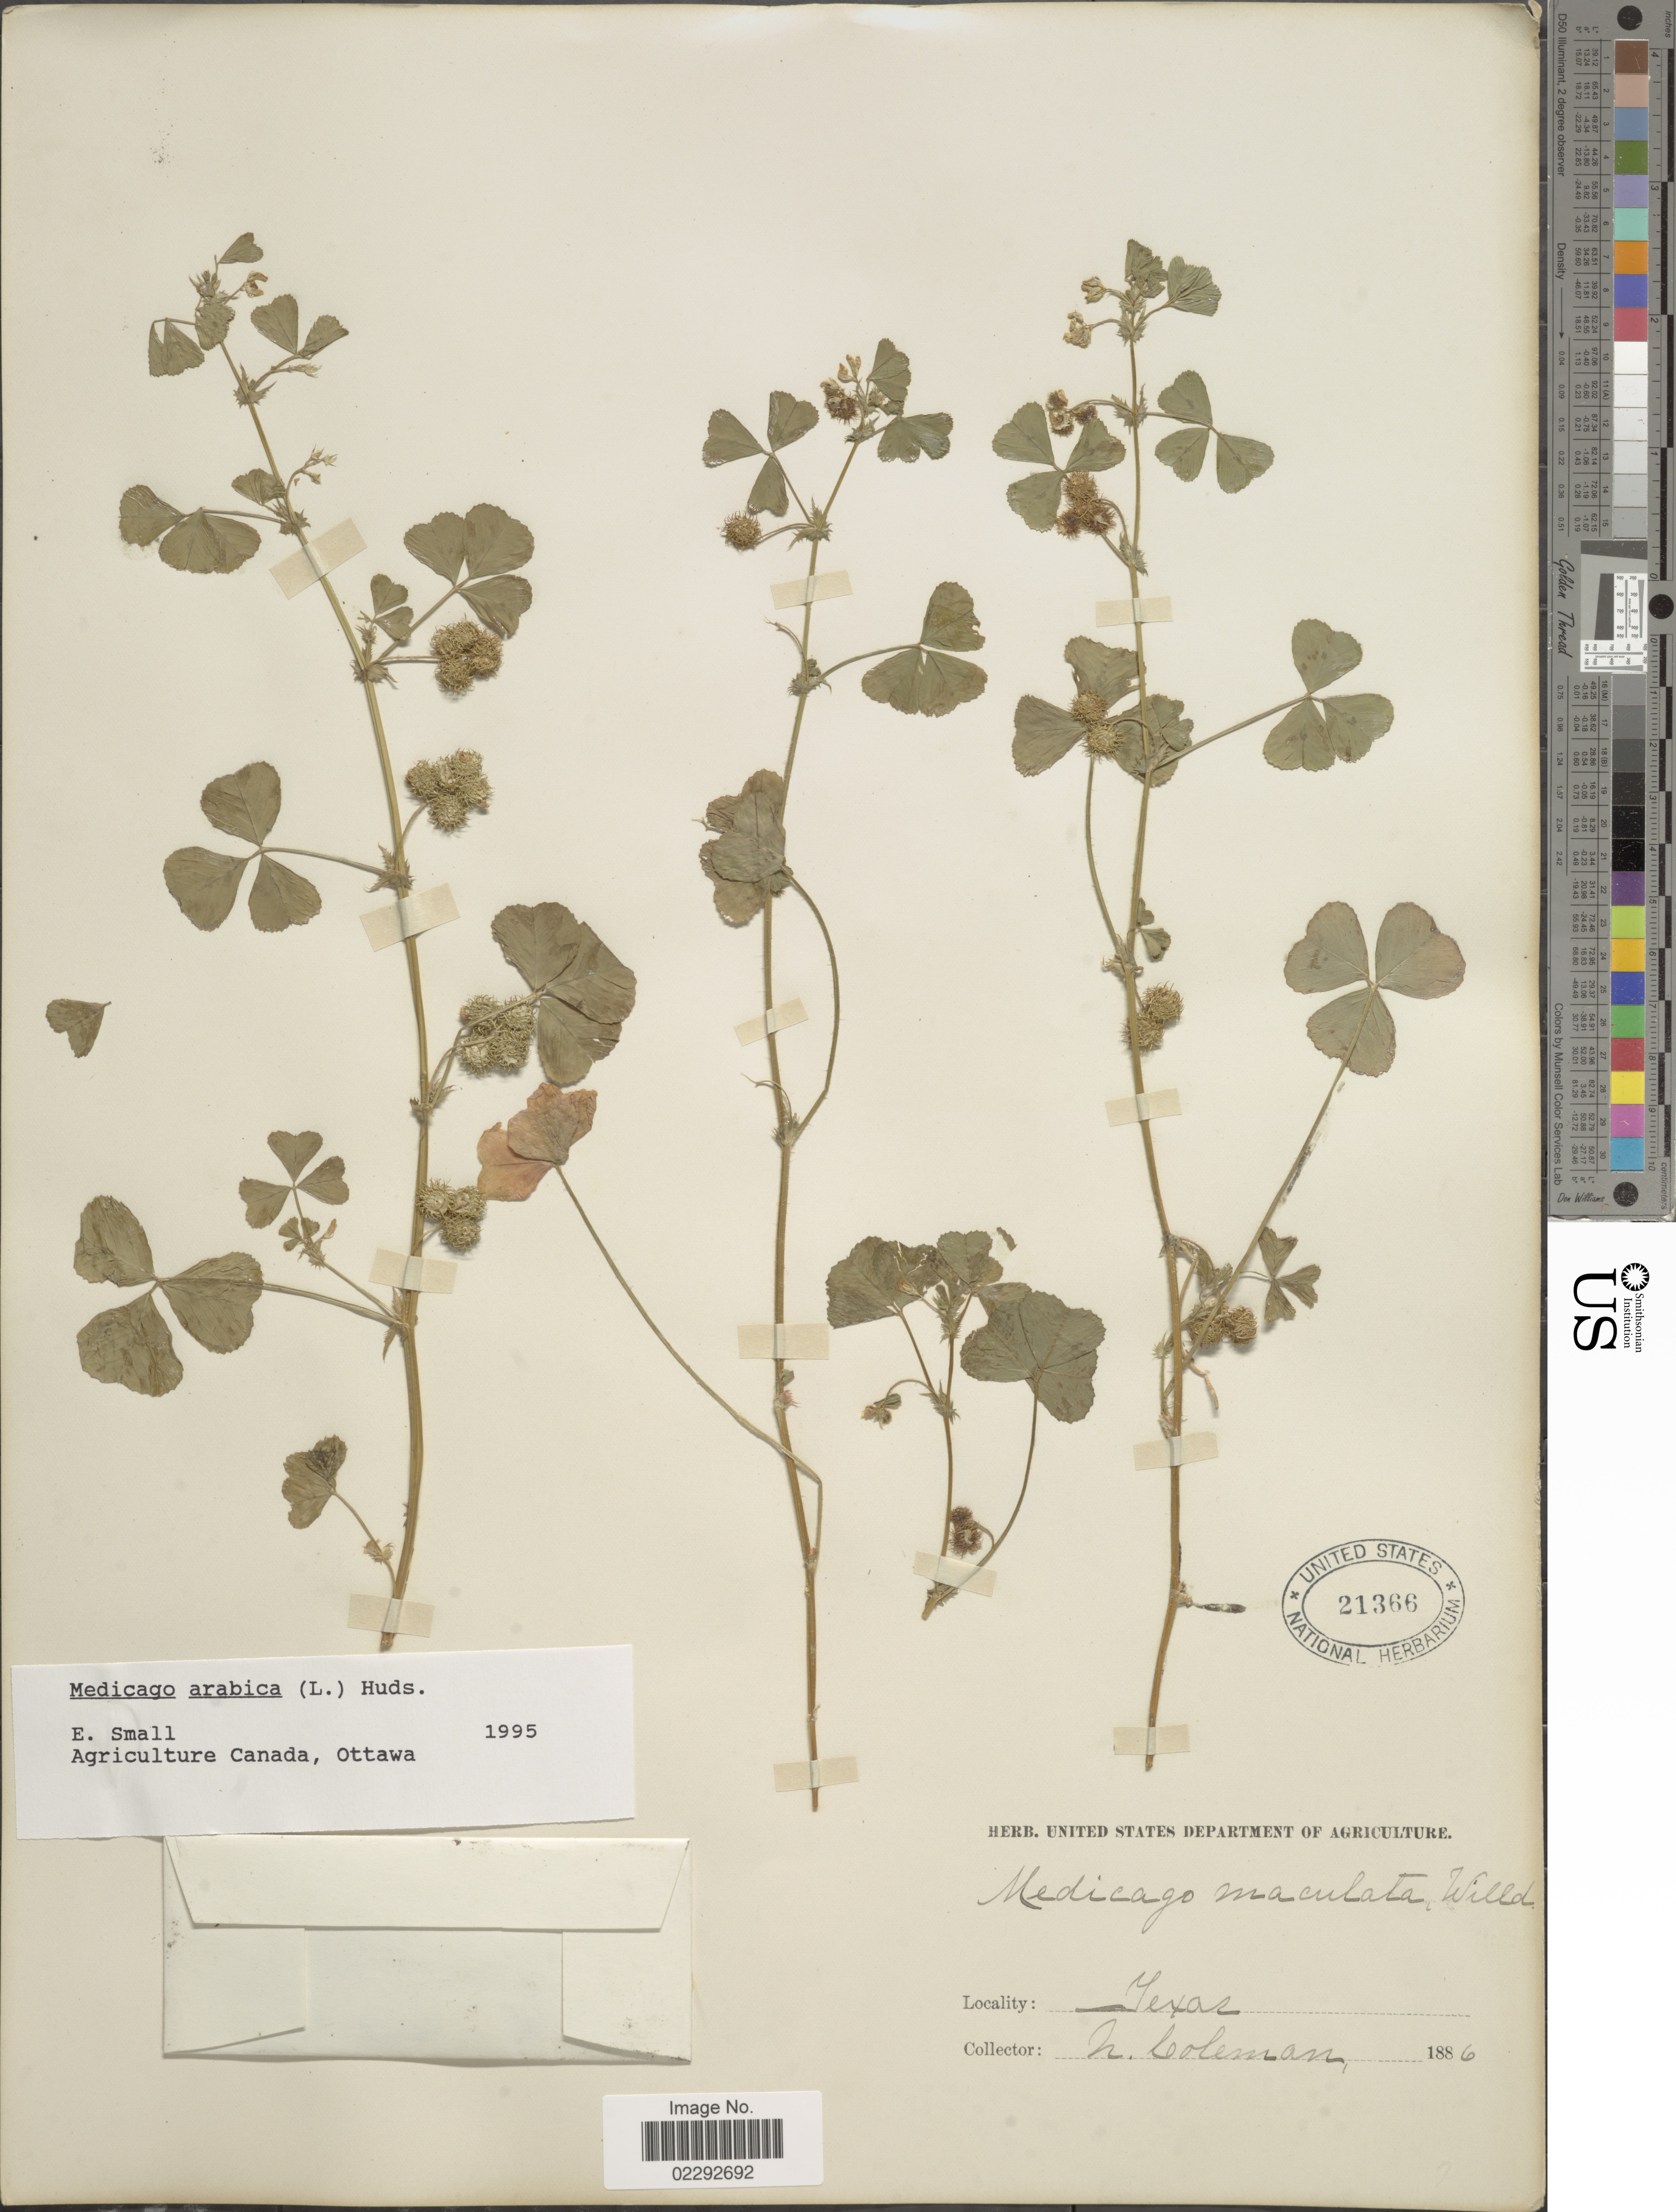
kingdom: Plantae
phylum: Tracheophyta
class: Magnoliopsida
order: Fabales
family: Fabaceae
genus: Medicago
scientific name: Medicago arabica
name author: (L.) Huds.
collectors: N. Coleman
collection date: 1886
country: United States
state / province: Texas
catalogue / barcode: US 21366